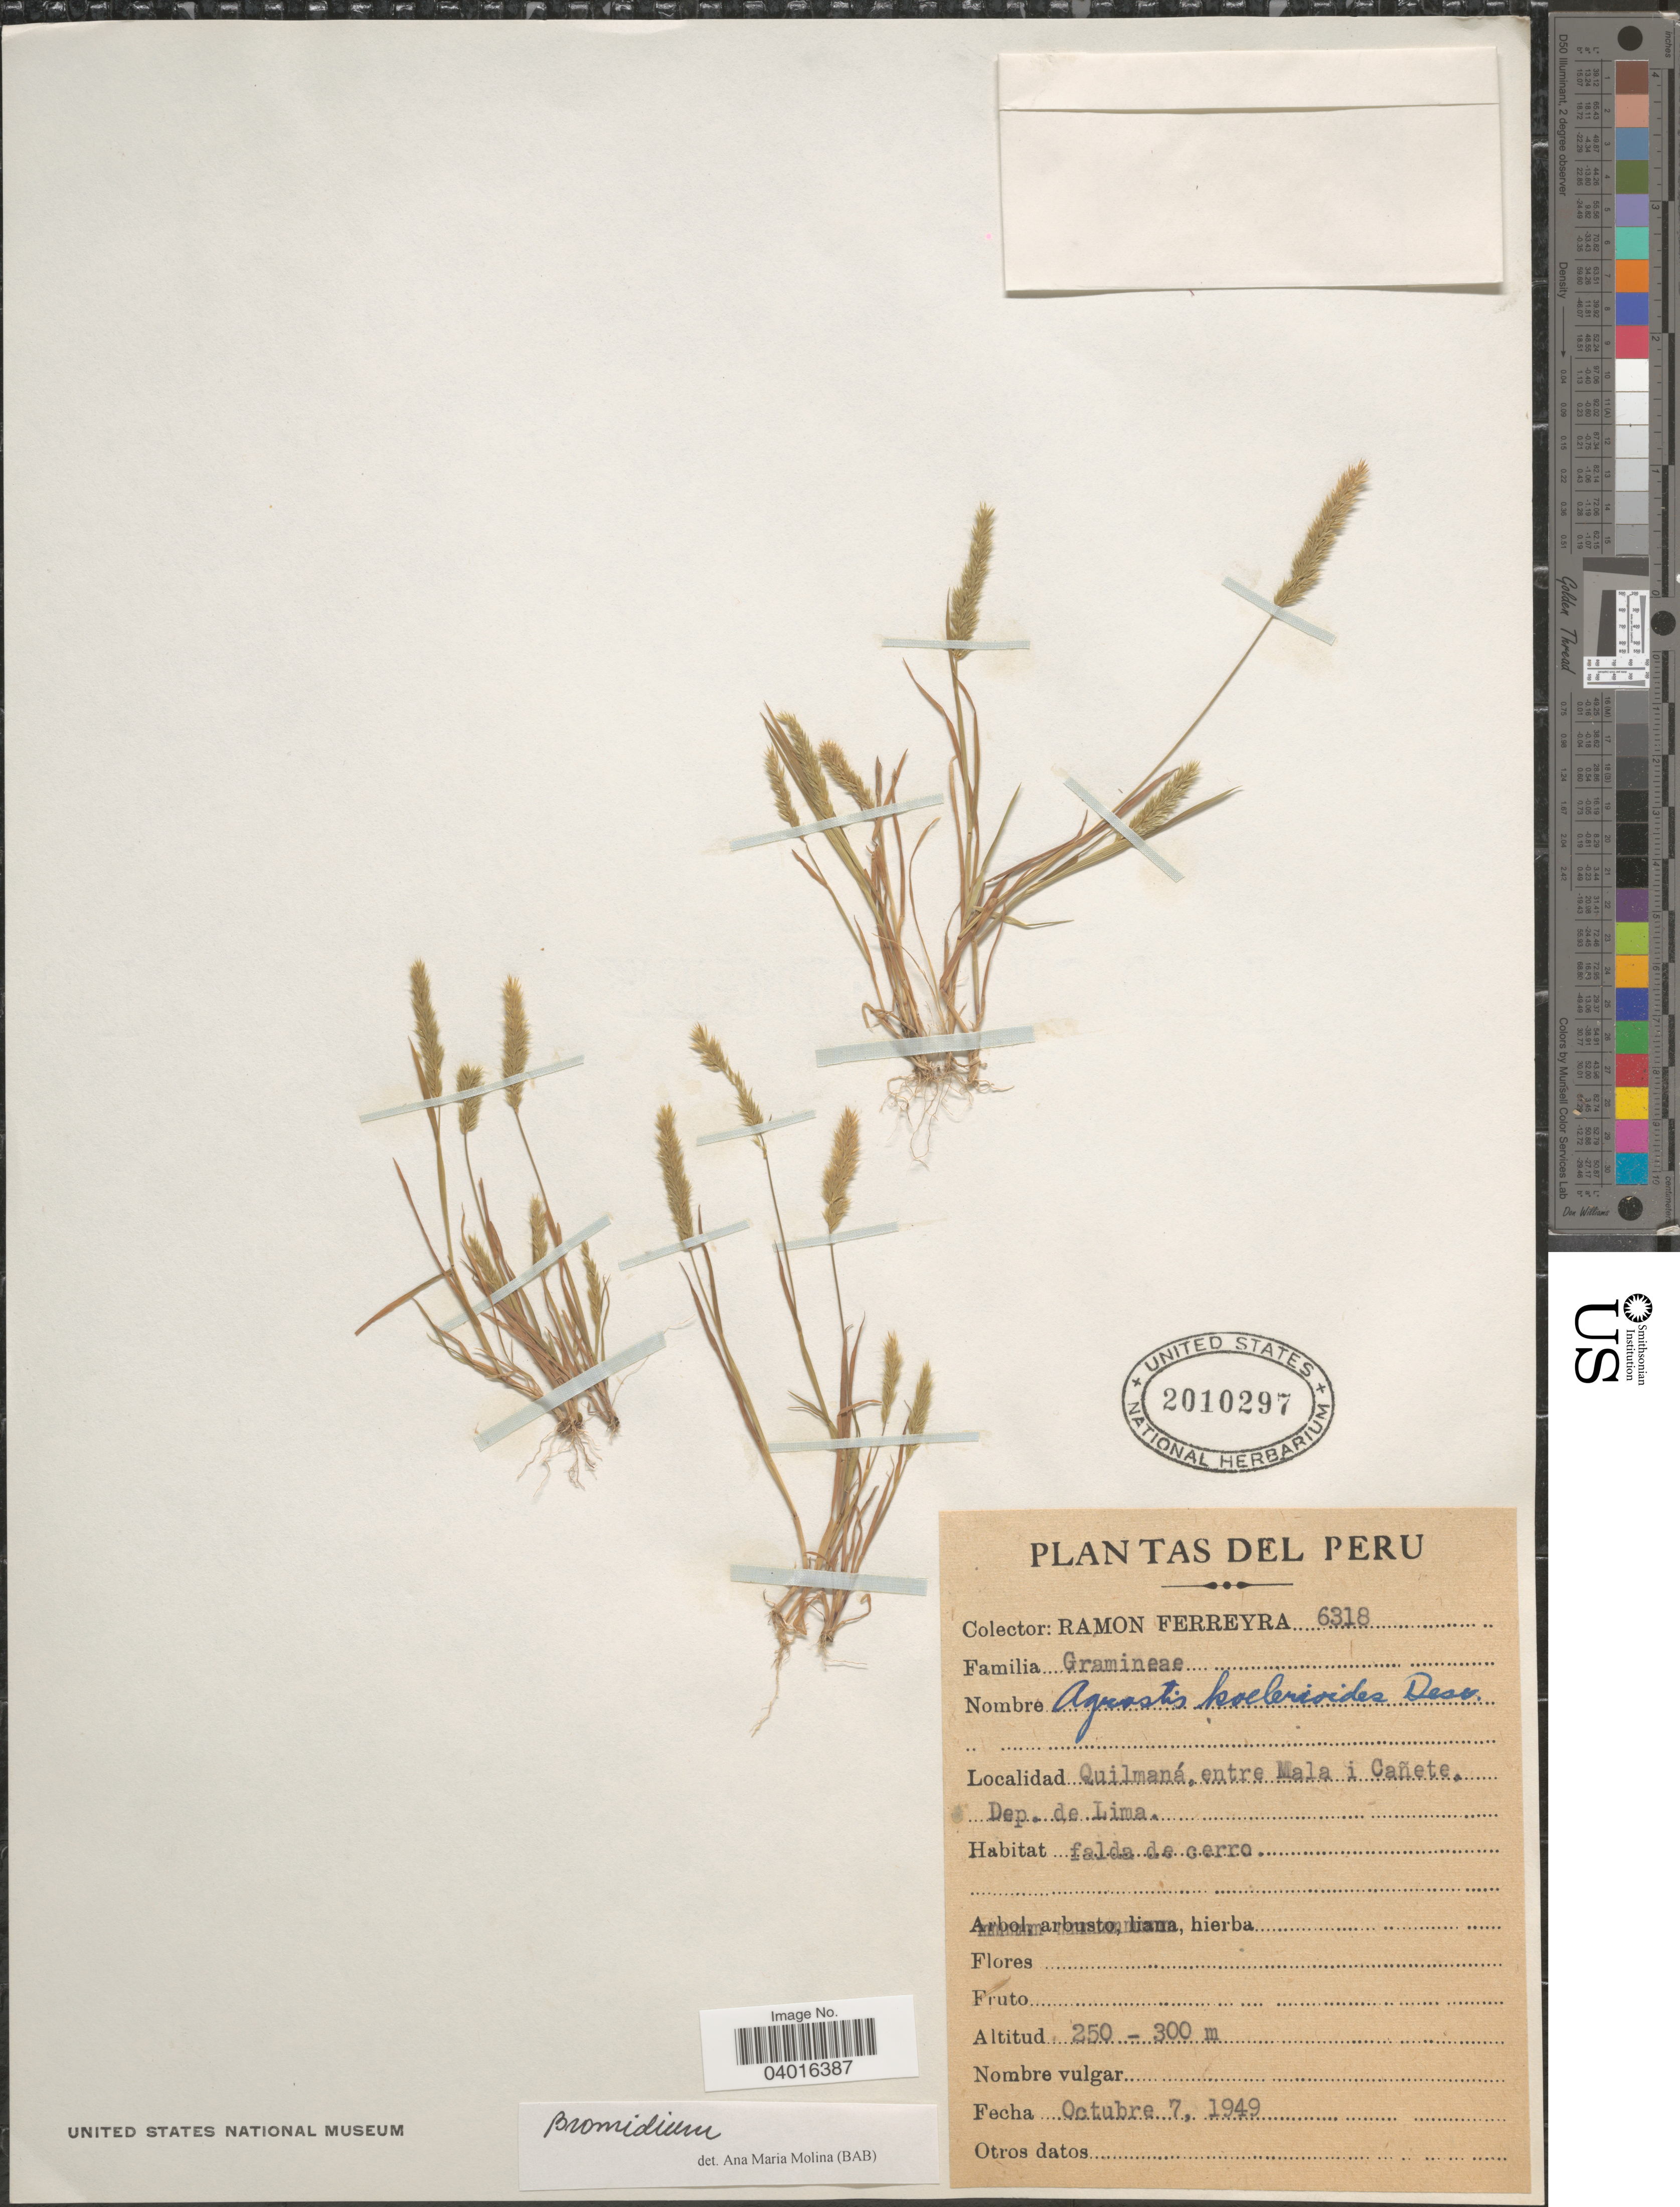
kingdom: Plantae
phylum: Tracheophyta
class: Liliopsida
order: Poales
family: Poaceae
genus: Bromidium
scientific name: Bromidium anomalum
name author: (Trin.) Döll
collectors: R. A. Ferreyra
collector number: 6318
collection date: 1949-10-07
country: Peru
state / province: Lima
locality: Quilmaná, entre Mala i Cañete. Dep. de Lima.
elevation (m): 250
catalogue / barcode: US 2010297